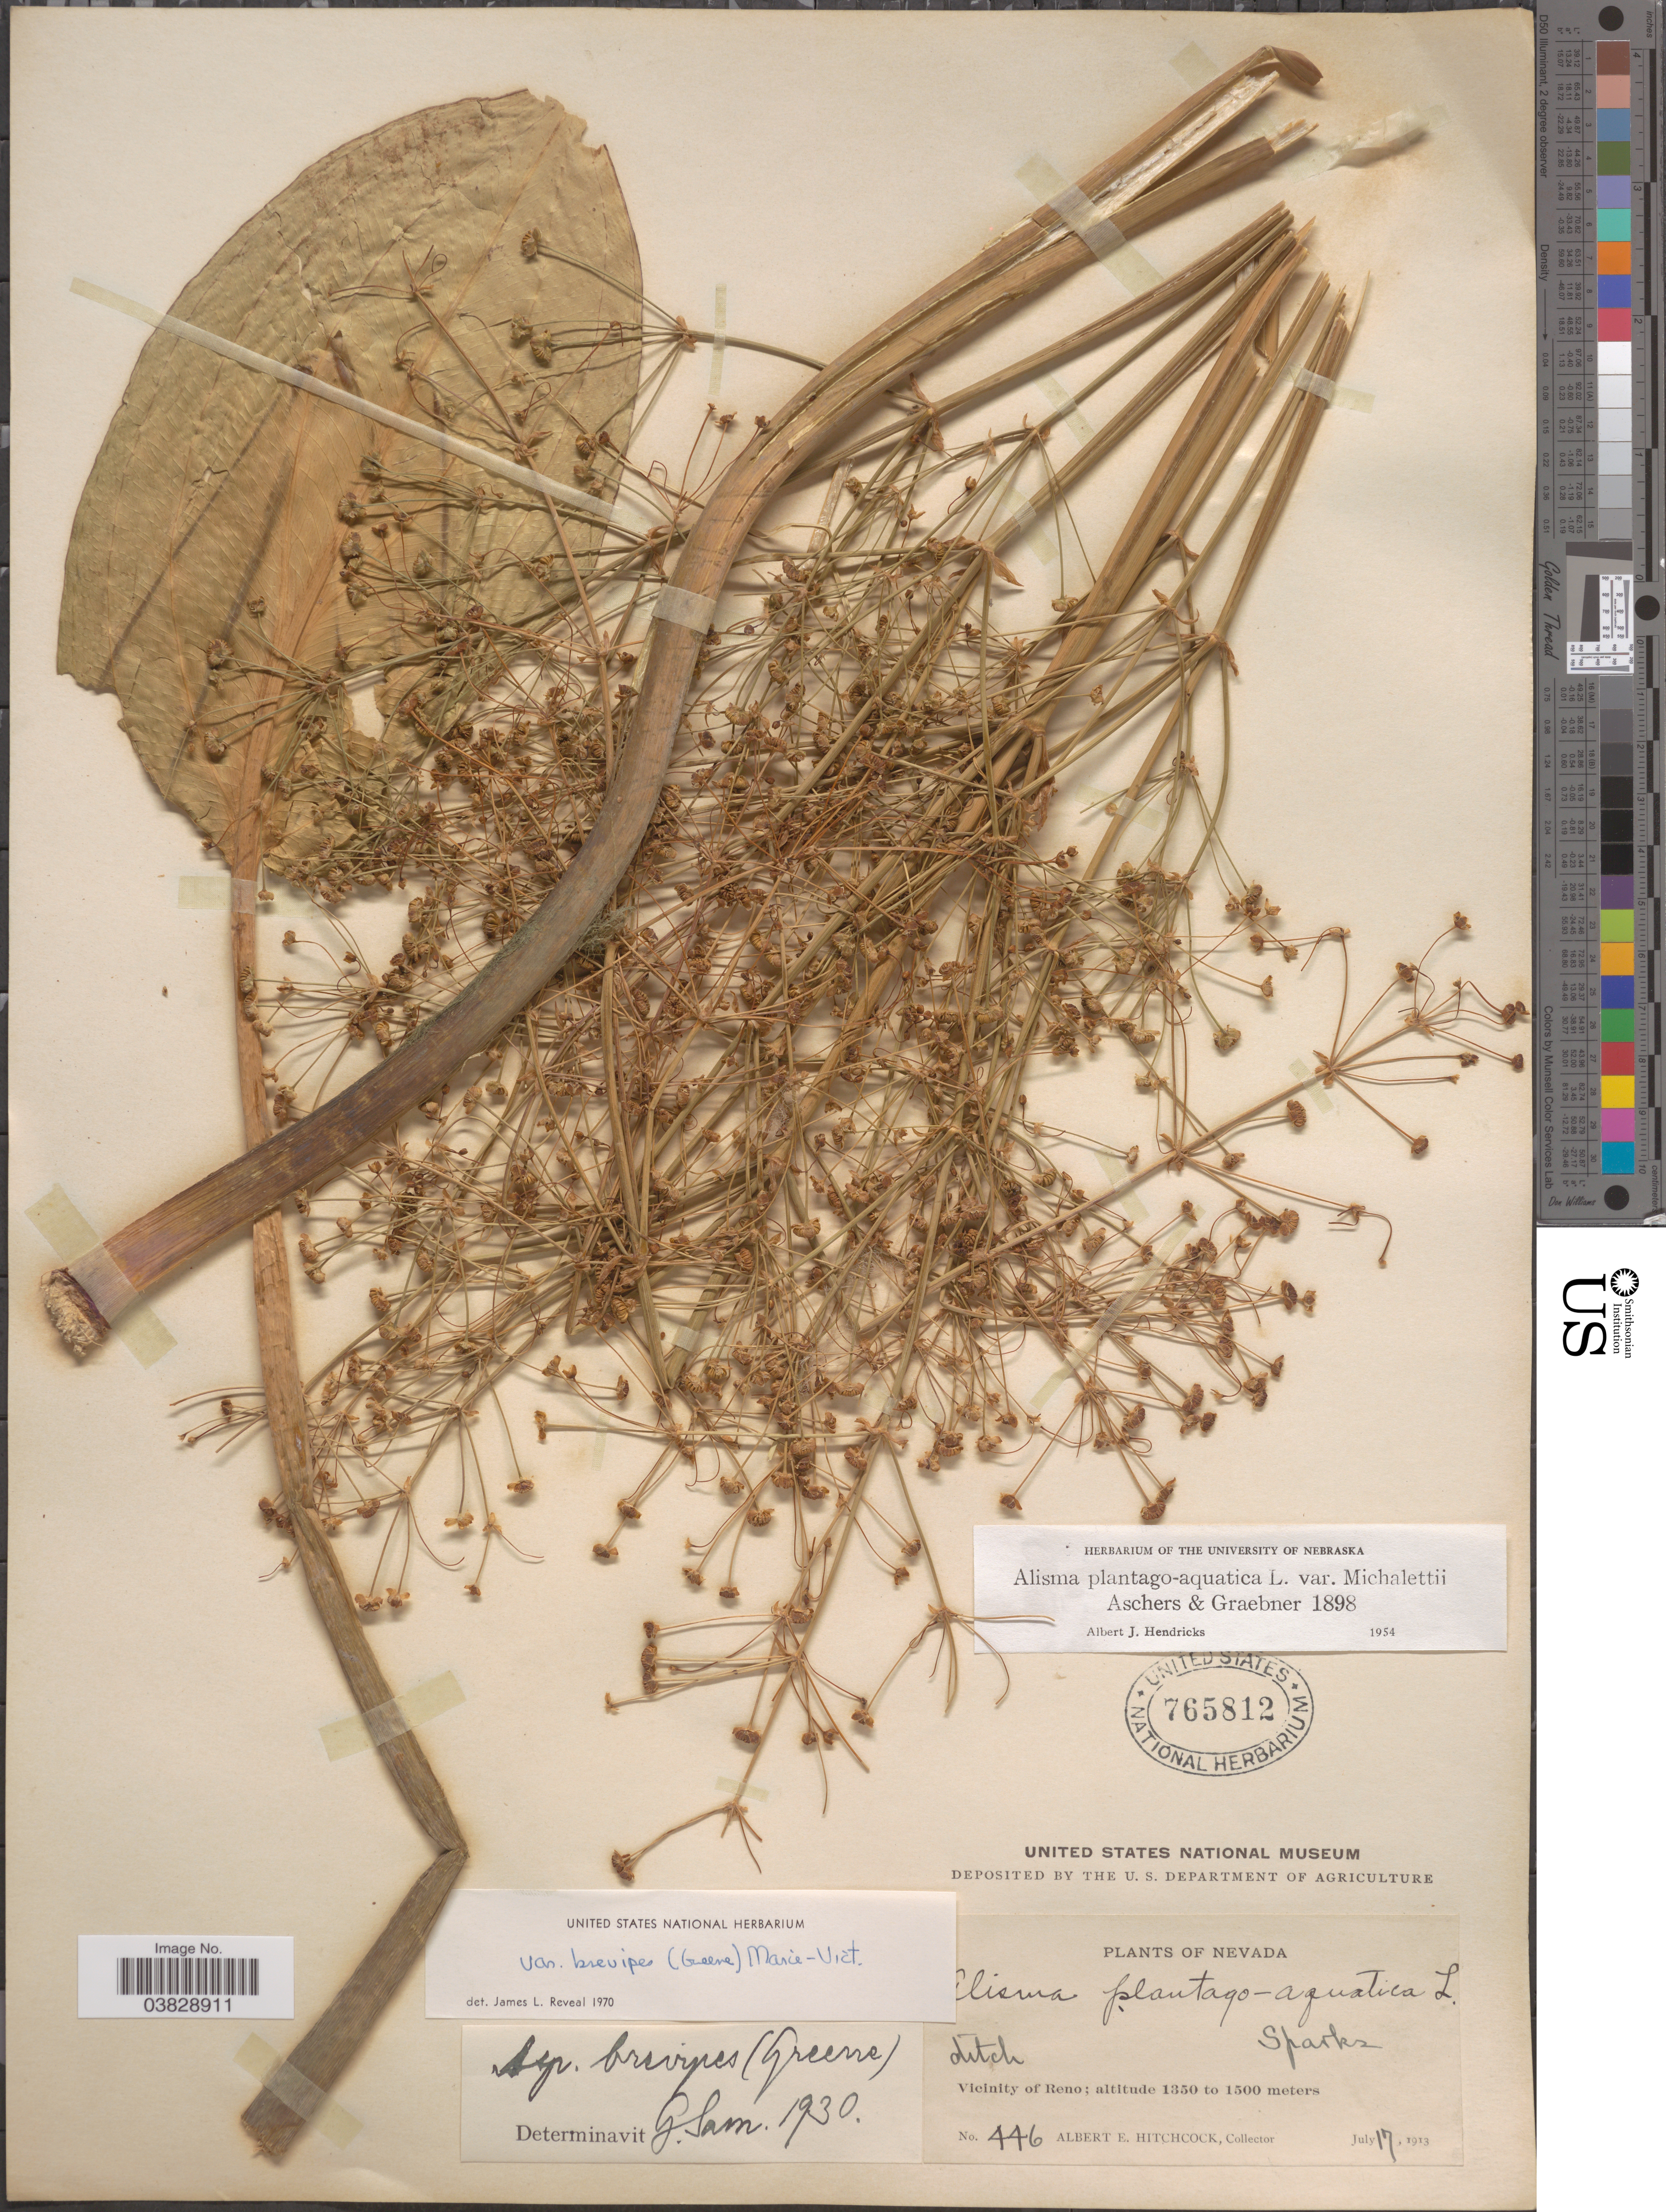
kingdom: Plantae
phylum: Tracheophyta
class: Liliopsida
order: Alismatales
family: Alismataceae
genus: Alisma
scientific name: Alisma plantago-aquatica var. brevipes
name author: (Greene) Vict.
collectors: A. Hitchcock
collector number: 446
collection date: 1913-07-17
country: United States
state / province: Nevada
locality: Ditch. Vicinity of Reno.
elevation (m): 1350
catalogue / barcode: US 765812